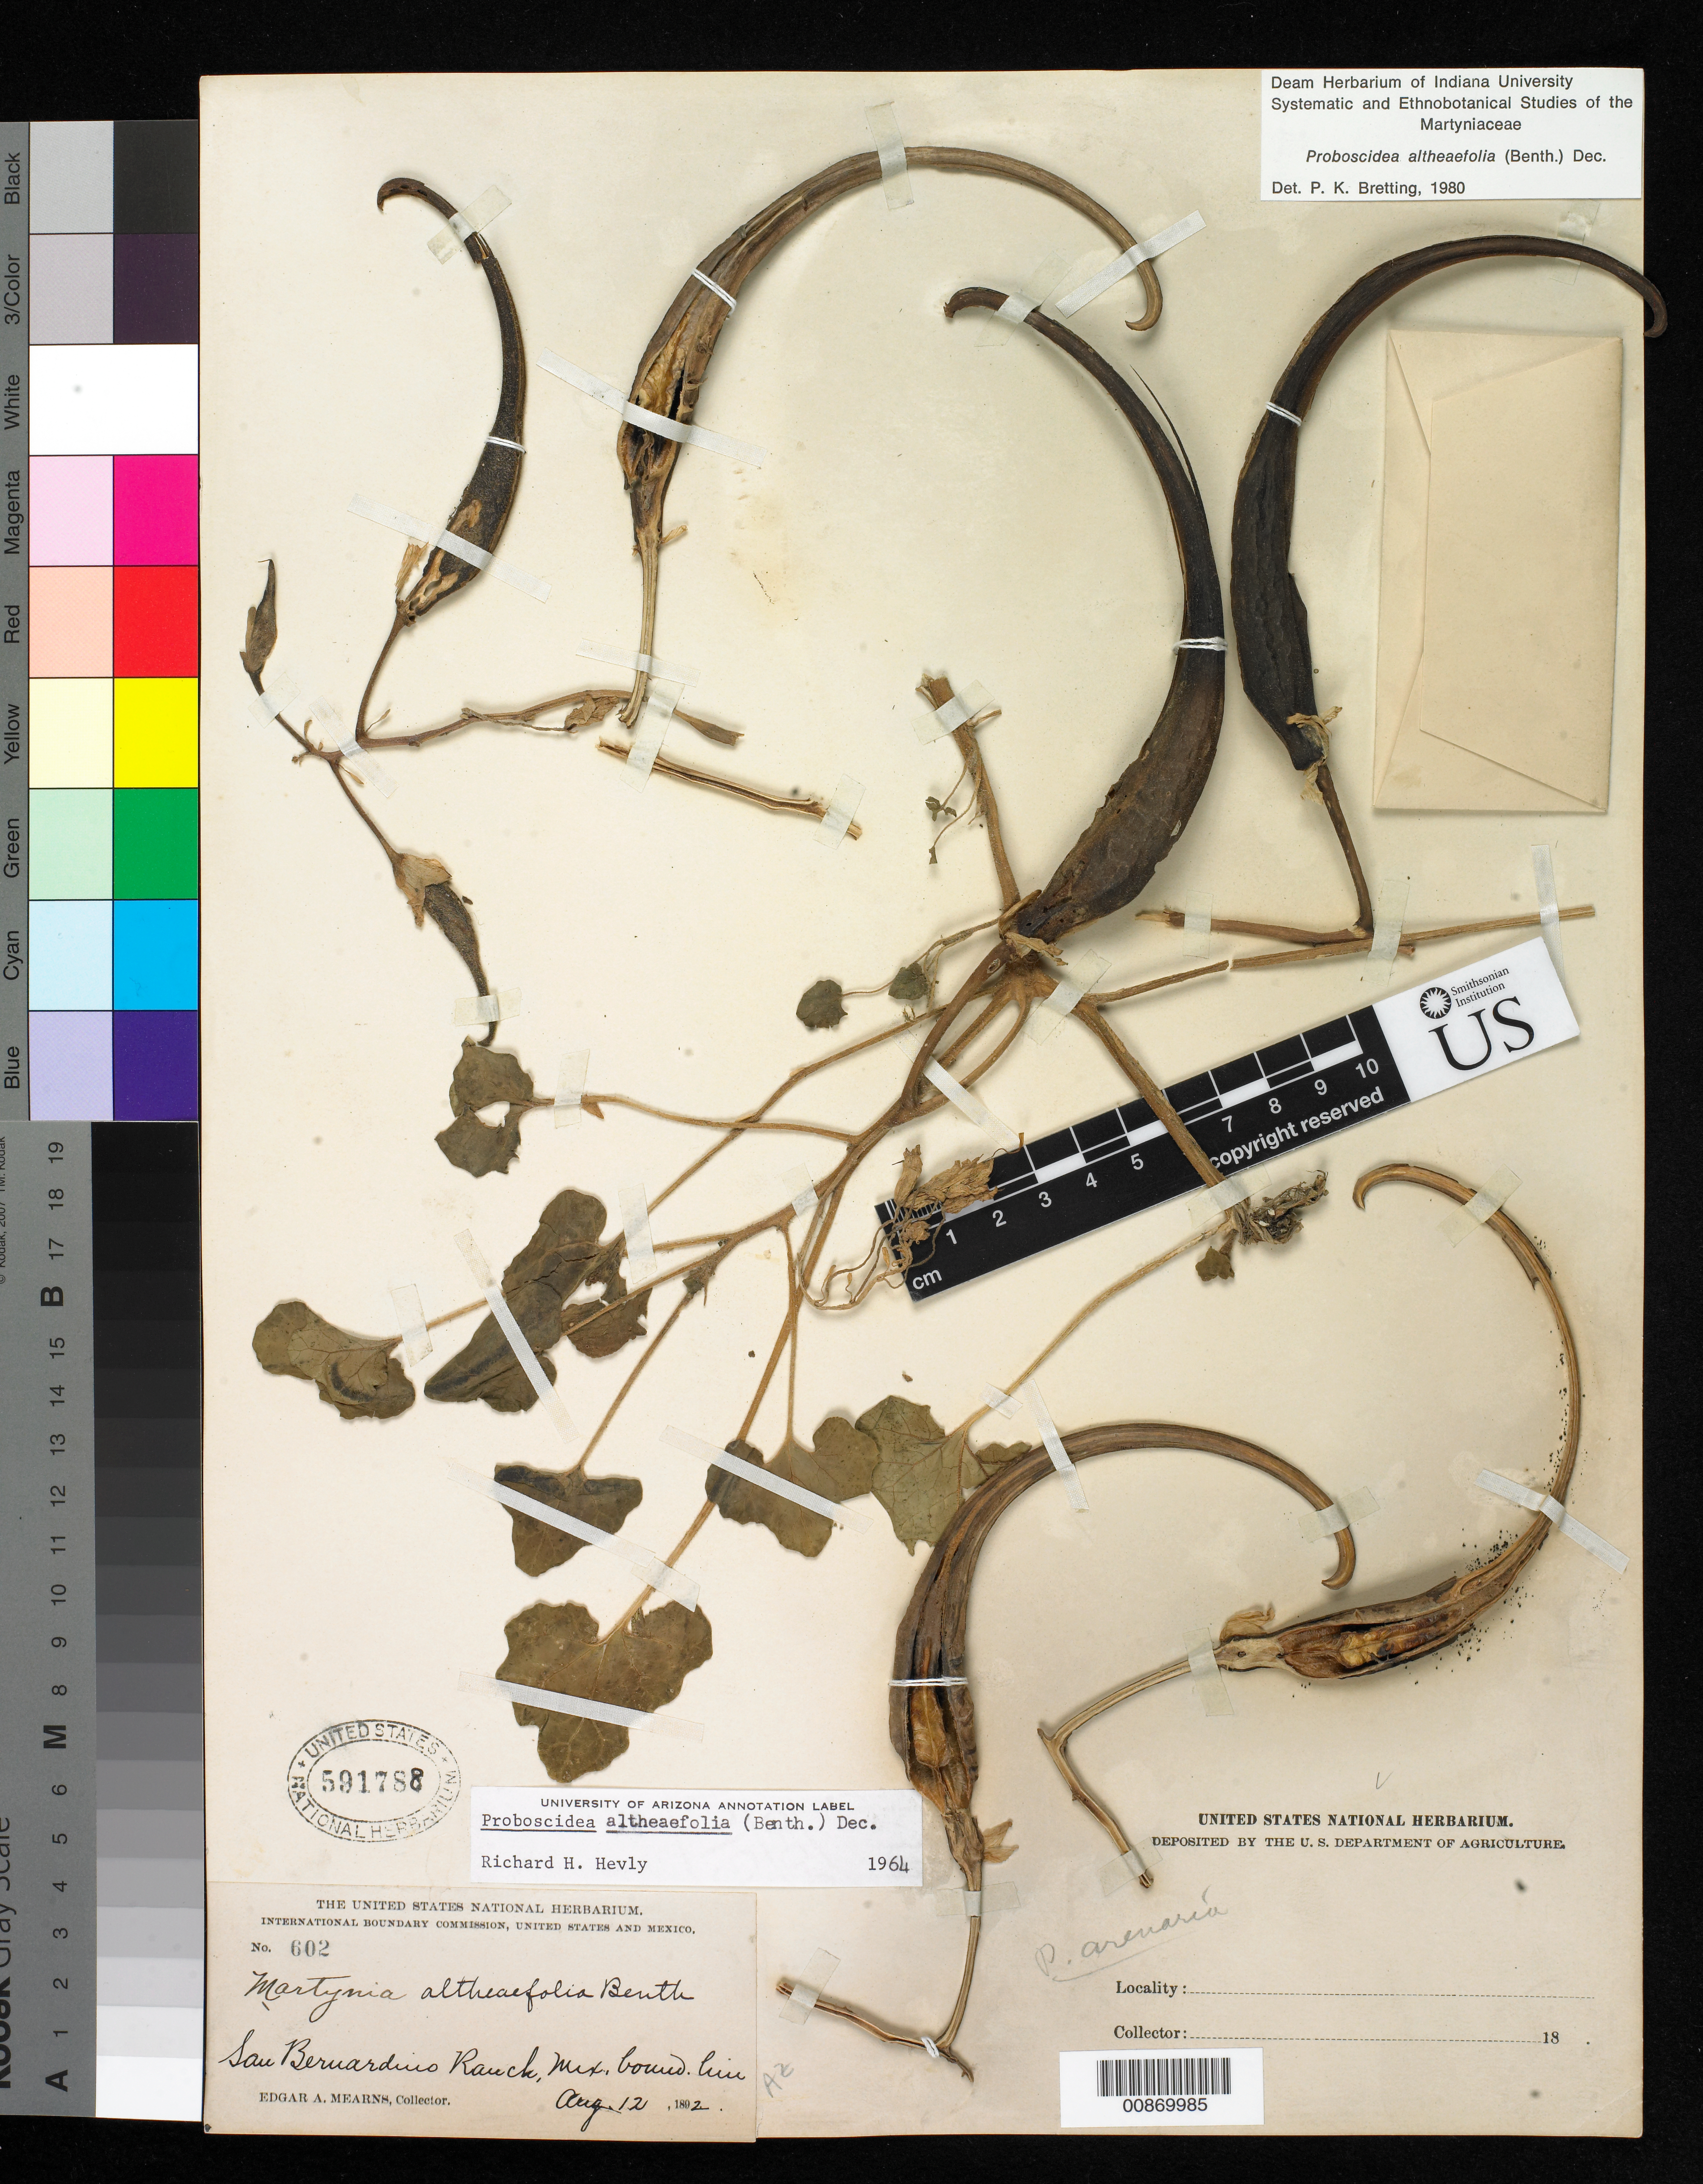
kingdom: Plantae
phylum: Tracheophyta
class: Magnoliopsida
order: Lamiales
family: Martyniaceae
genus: Proboscidea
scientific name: Proboscidea althaeifolia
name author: (Benth.) Decne.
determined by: Bretting, Peter K.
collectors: E. A. Mearns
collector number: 602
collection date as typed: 12 Aug 1892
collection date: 1892-08-12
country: United States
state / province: Arizona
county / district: Cochise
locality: San Bernardino Ranch, Mexican Boundary Line.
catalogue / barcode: US 591788